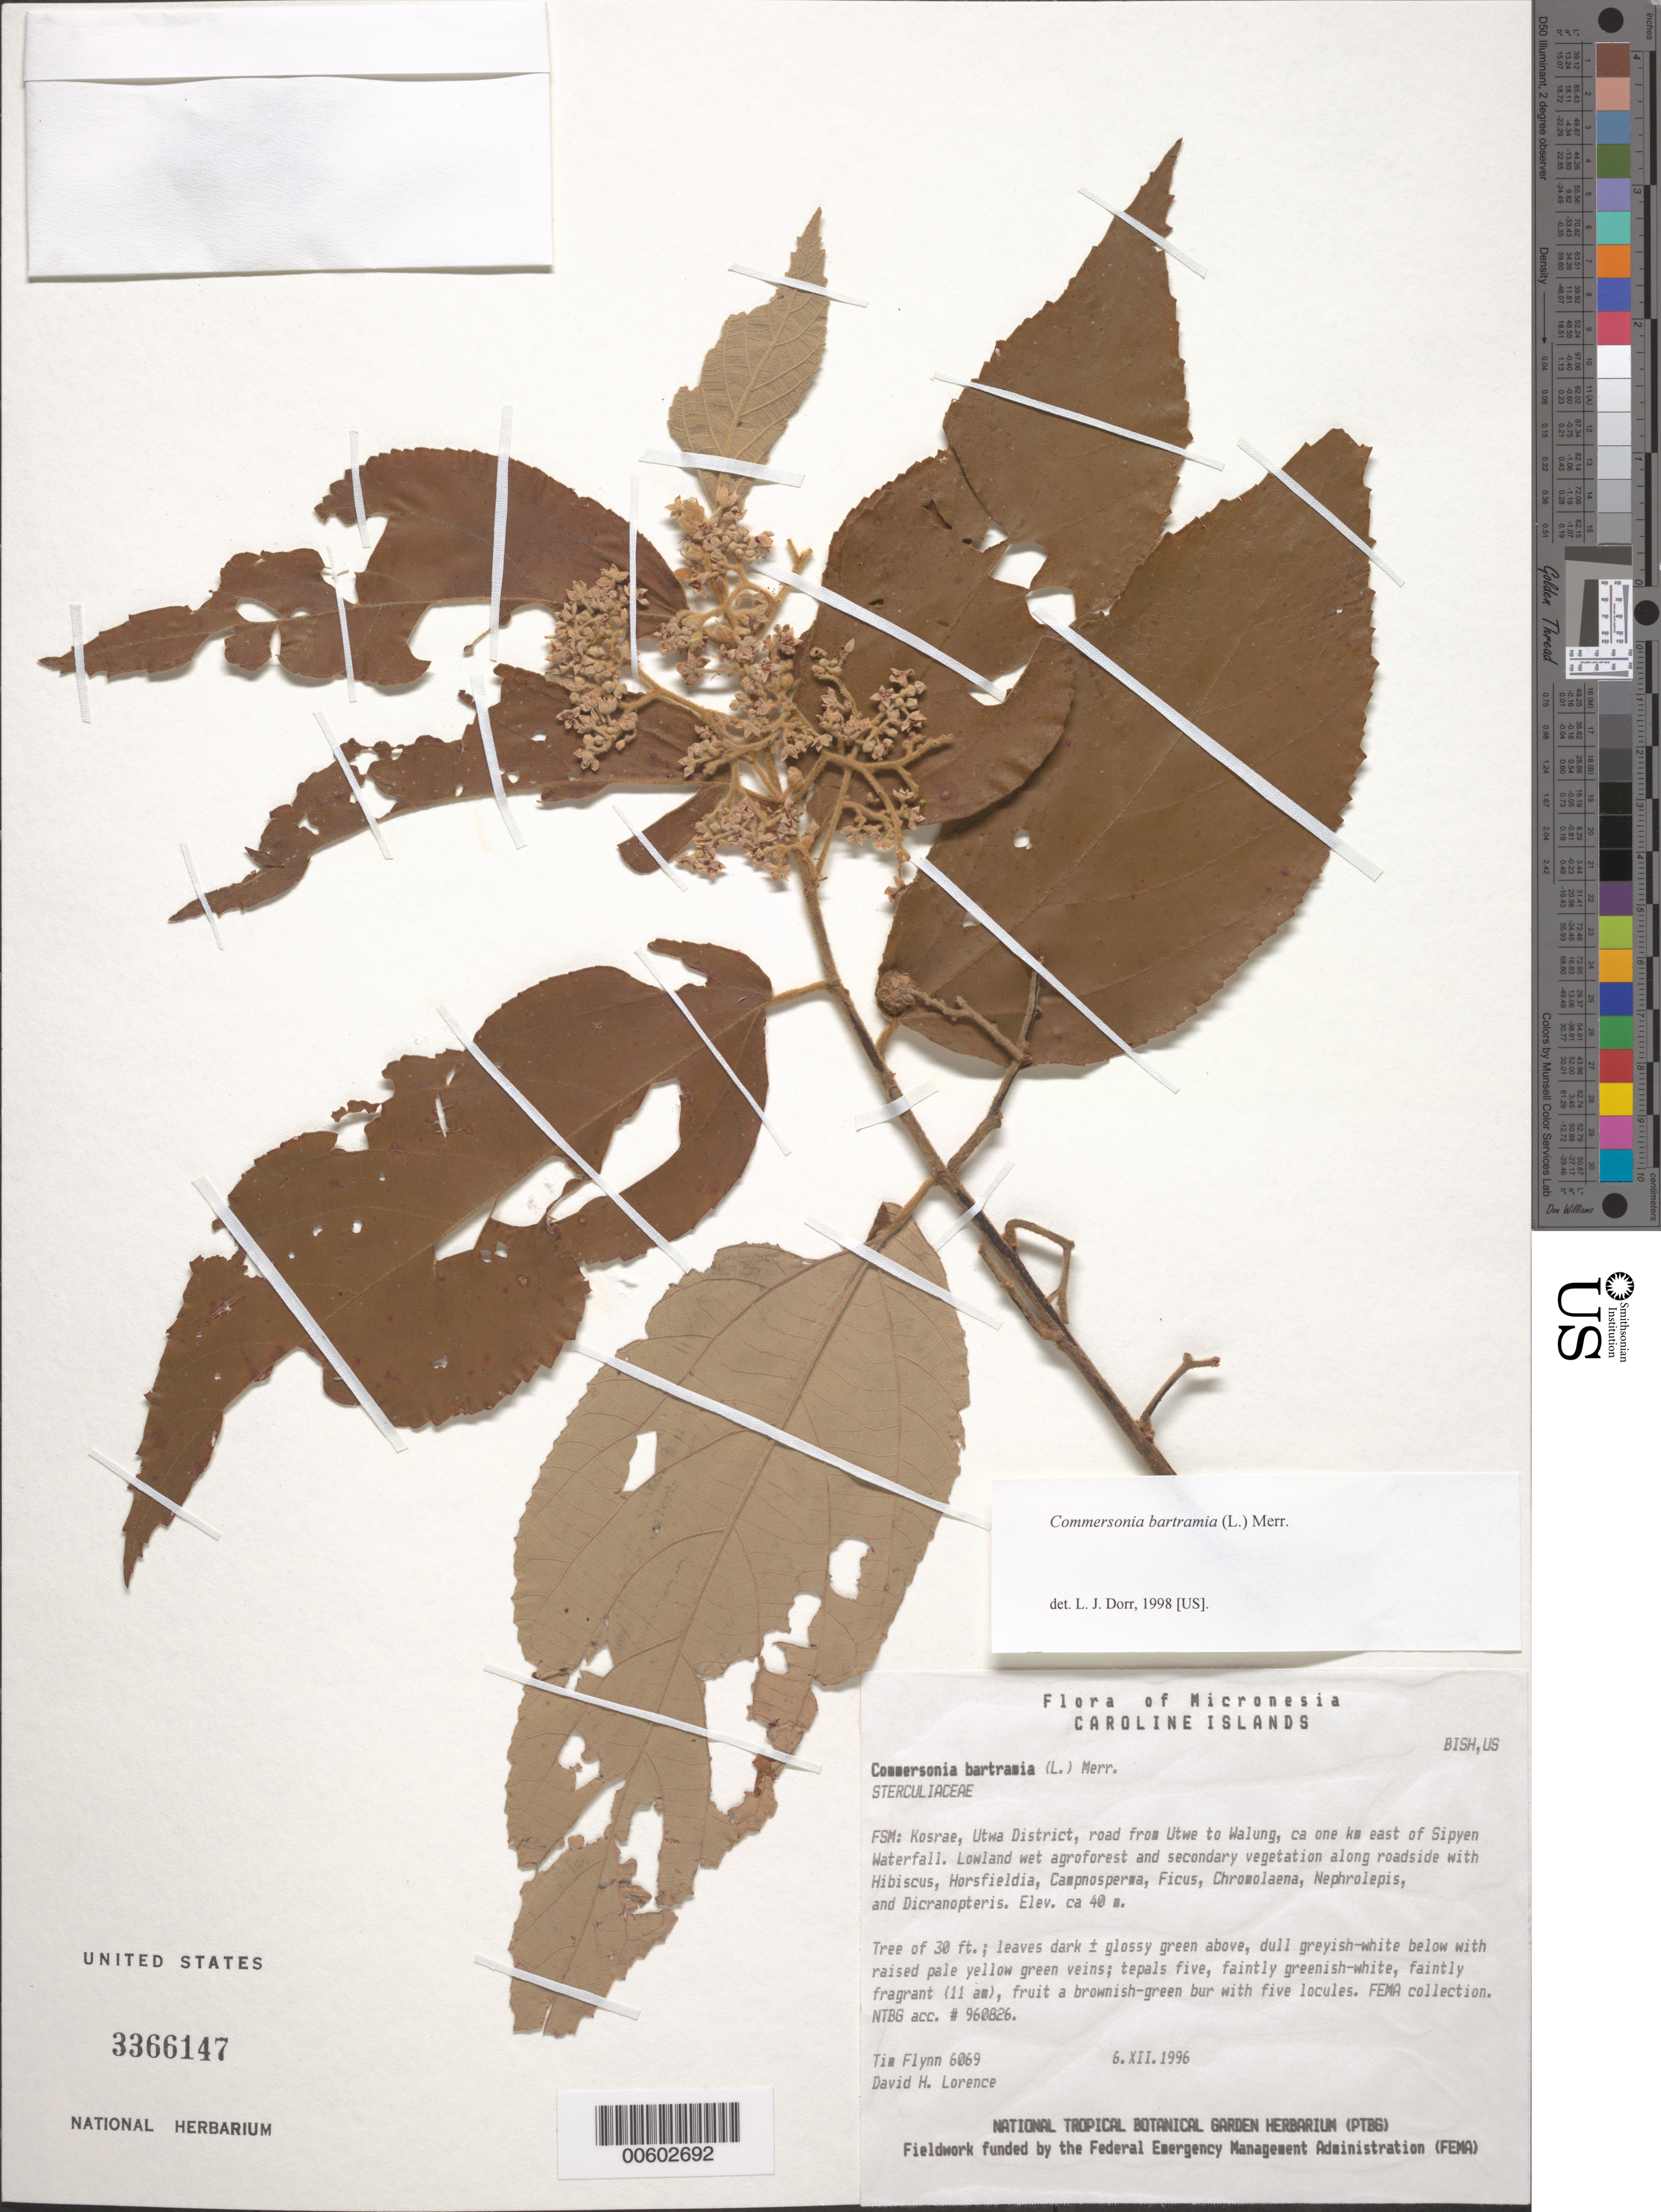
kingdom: Plantae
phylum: Tracheophyta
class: Magnoliopsida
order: Malvales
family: Malvaceae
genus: Commersonia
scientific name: Commersonia bartramia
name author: (L.) Merr.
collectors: T. W. Flynn & D. Lorence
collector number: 6069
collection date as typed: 06 Dec 1996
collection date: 1996-12-06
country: Micronesia, Federated States of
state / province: Kosrae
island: Kosrae [Kusaie]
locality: Road from Utwe to Walung, ca. one km E of Sipyen Waterfall [label gives DIV spelling as "Utwa" and locality spelling as "Utwe"]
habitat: Lowland wet agroforest and secondary vegaetation along roadside with Hibiscus, Hosrfieldia, Campnosperma, Ficus, Chromol .etc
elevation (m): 40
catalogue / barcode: US 3366147